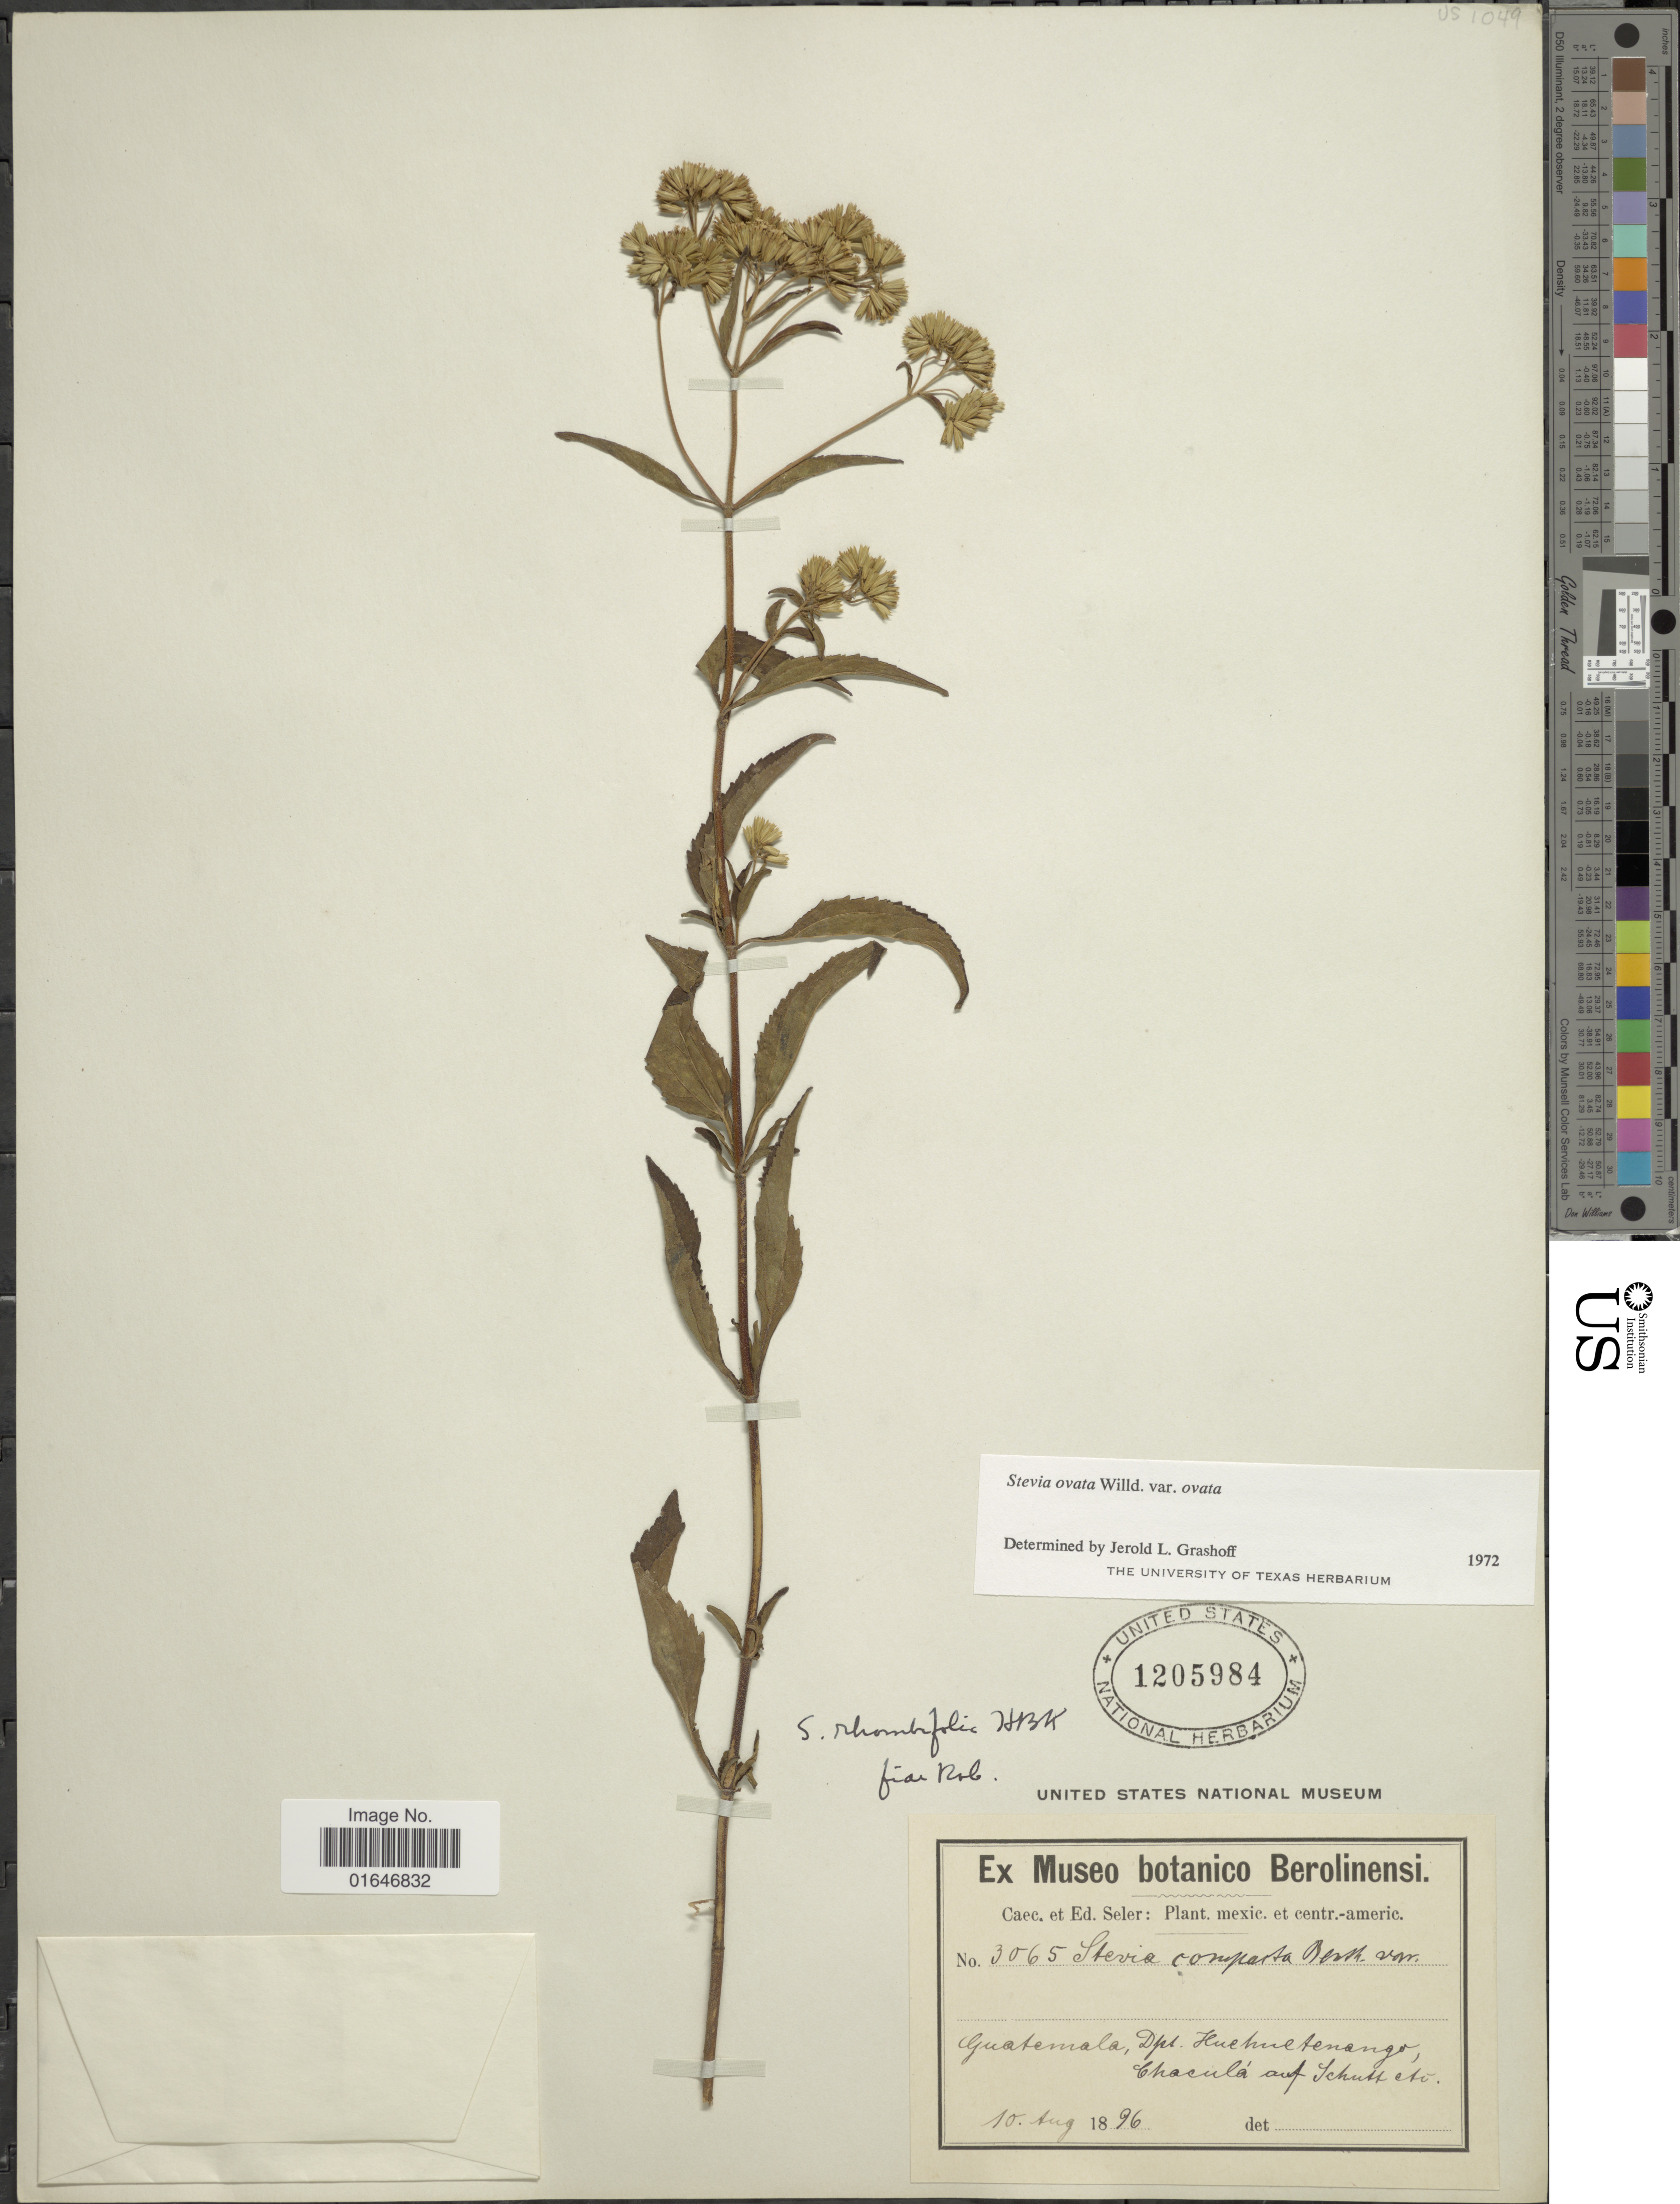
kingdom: Plantae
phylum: Tracheophyta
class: Magnoliopsida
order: Asterales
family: Asteraceae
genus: Stevia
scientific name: Stevia ovata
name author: Willd.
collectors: ex Caec. et Ed Seler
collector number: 3065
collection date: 1896-08-10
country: Guatemala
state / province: Huehuetenango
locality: Chacula auf Schutt etc.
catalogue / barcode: US 1205984